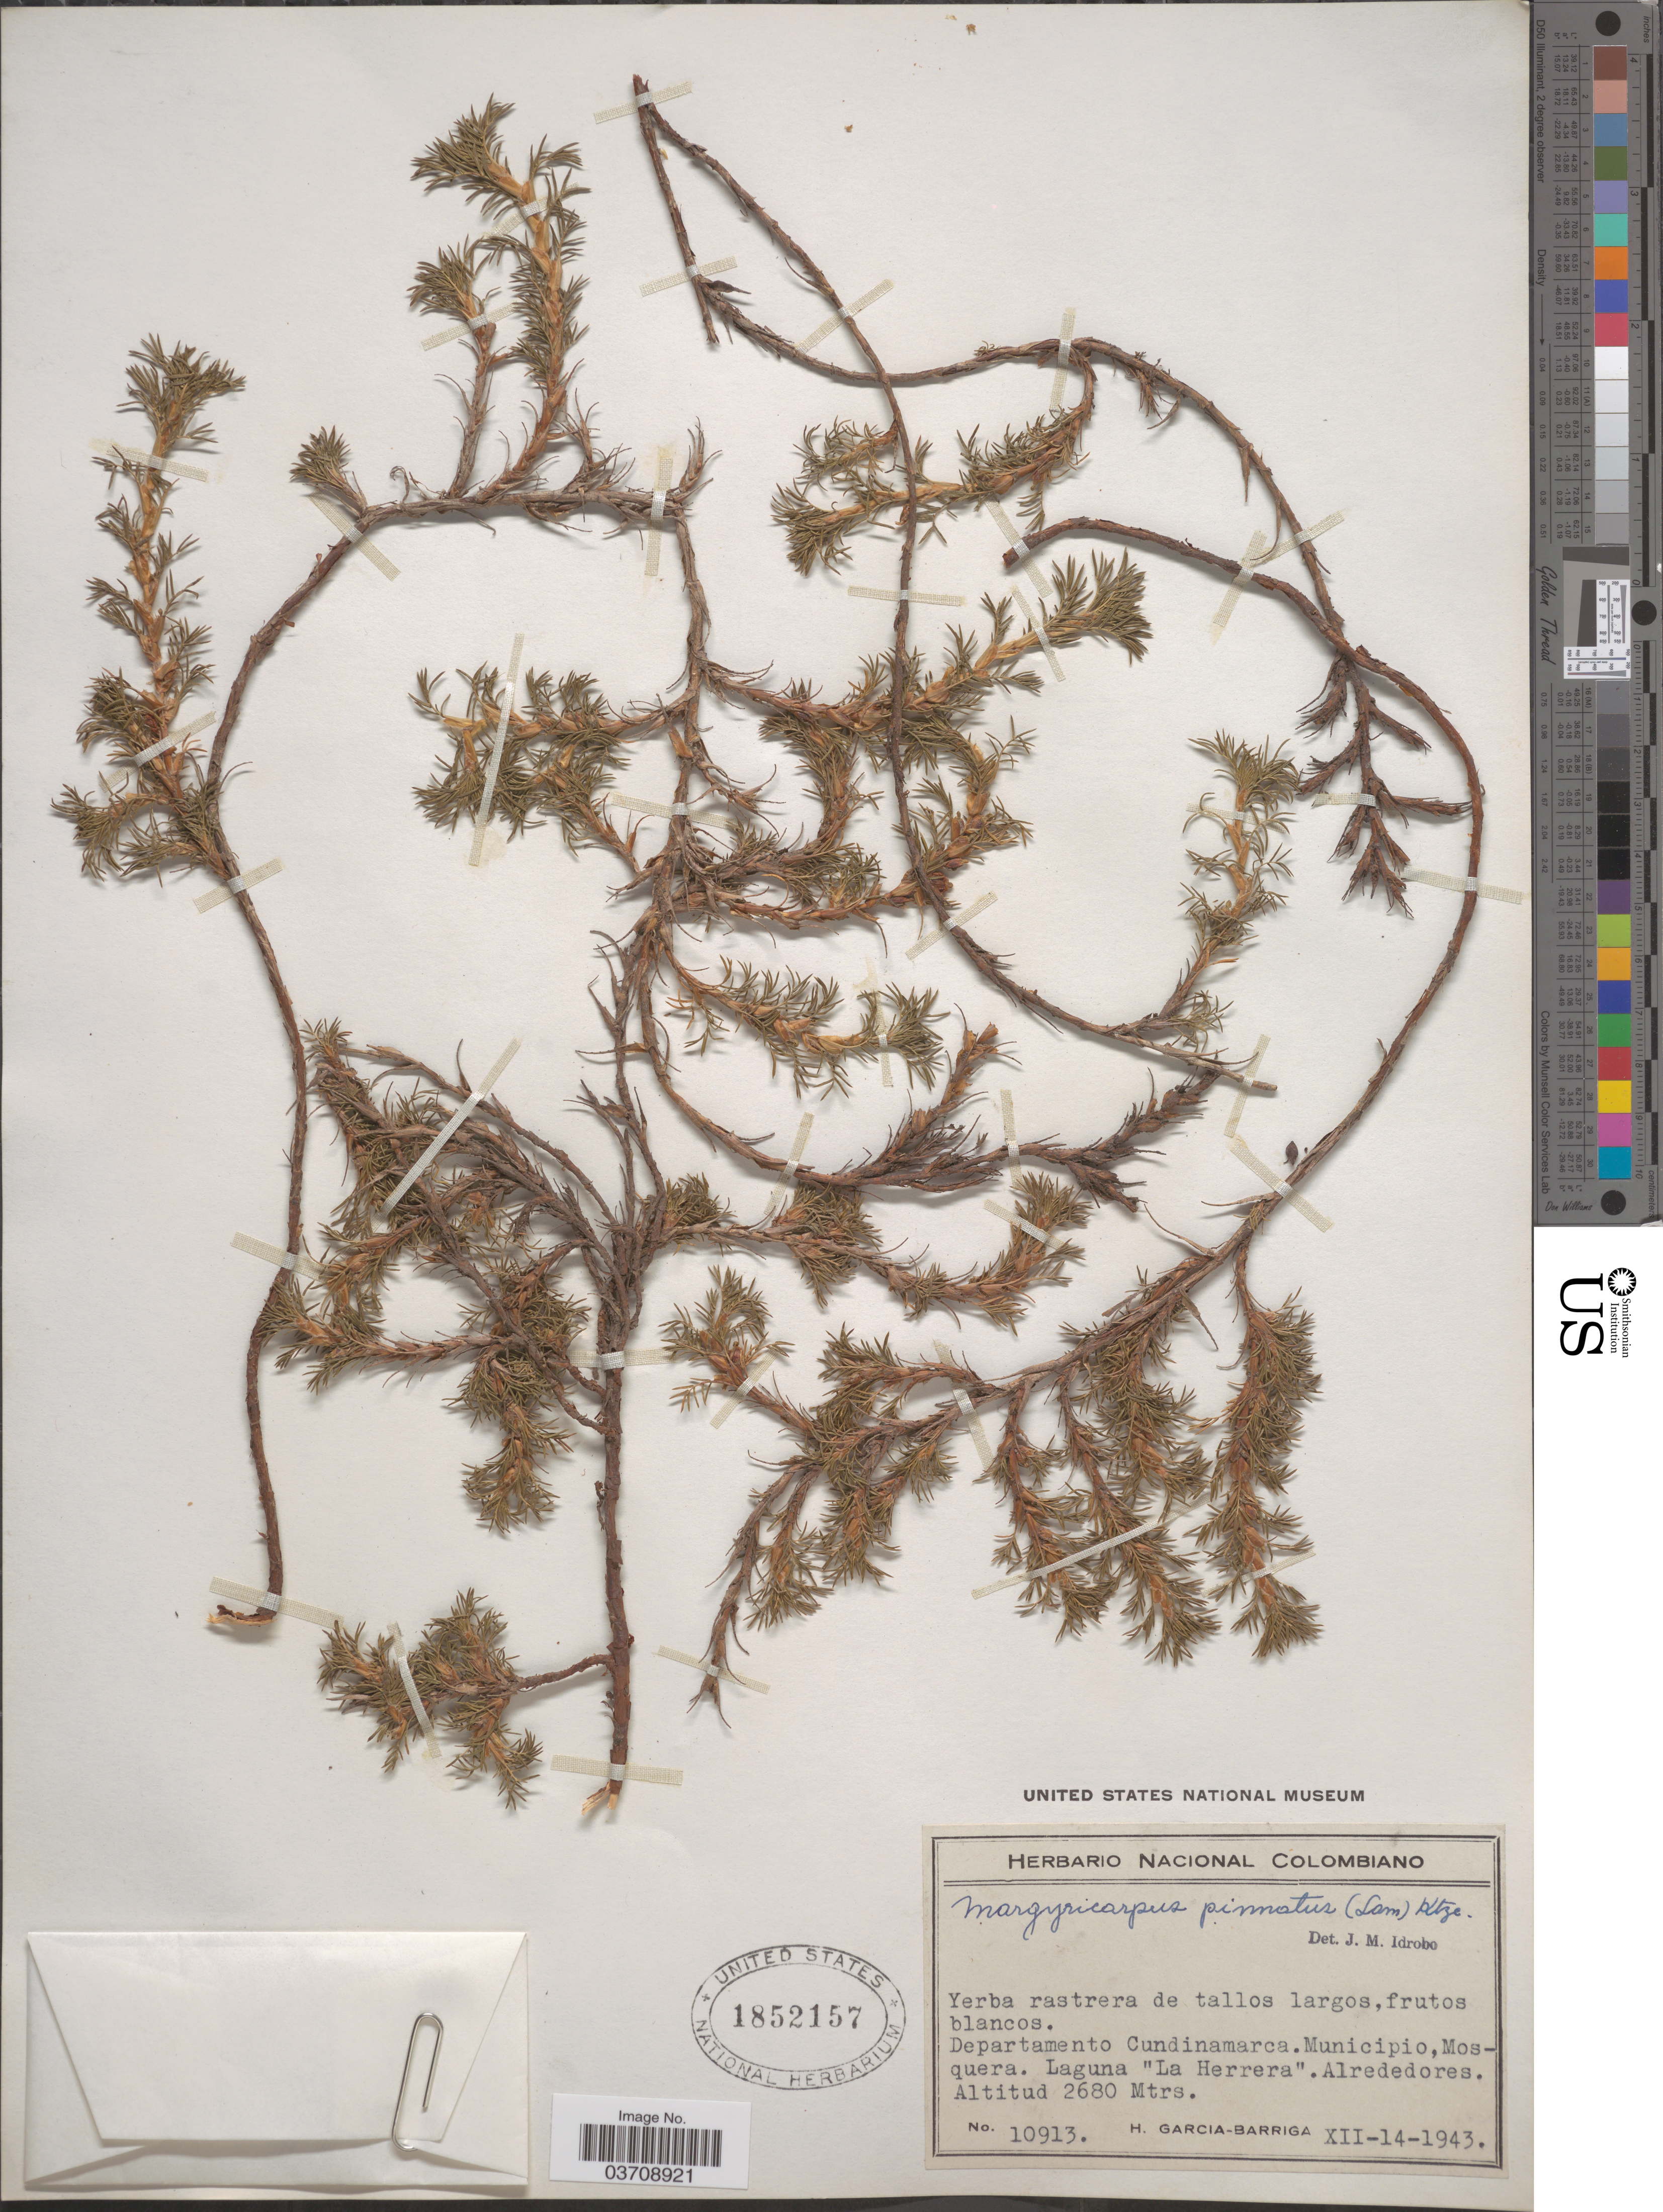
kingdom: Plantae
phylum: Tracheophyta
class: Magnoliopsida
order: Rosales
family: Rosaceae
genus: Margyricarpus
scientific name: Margyricarpus pinnatus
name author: (Lam.) Kuntze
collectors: H. García Barriga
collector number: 10913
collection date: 1943-12-14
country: Colombia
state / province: Cundinamarca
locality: Departamento Cundinamarca. Municipio, Mosquera. Laguna 'La Herrera'.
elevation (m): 2680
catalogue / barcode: US 1852157